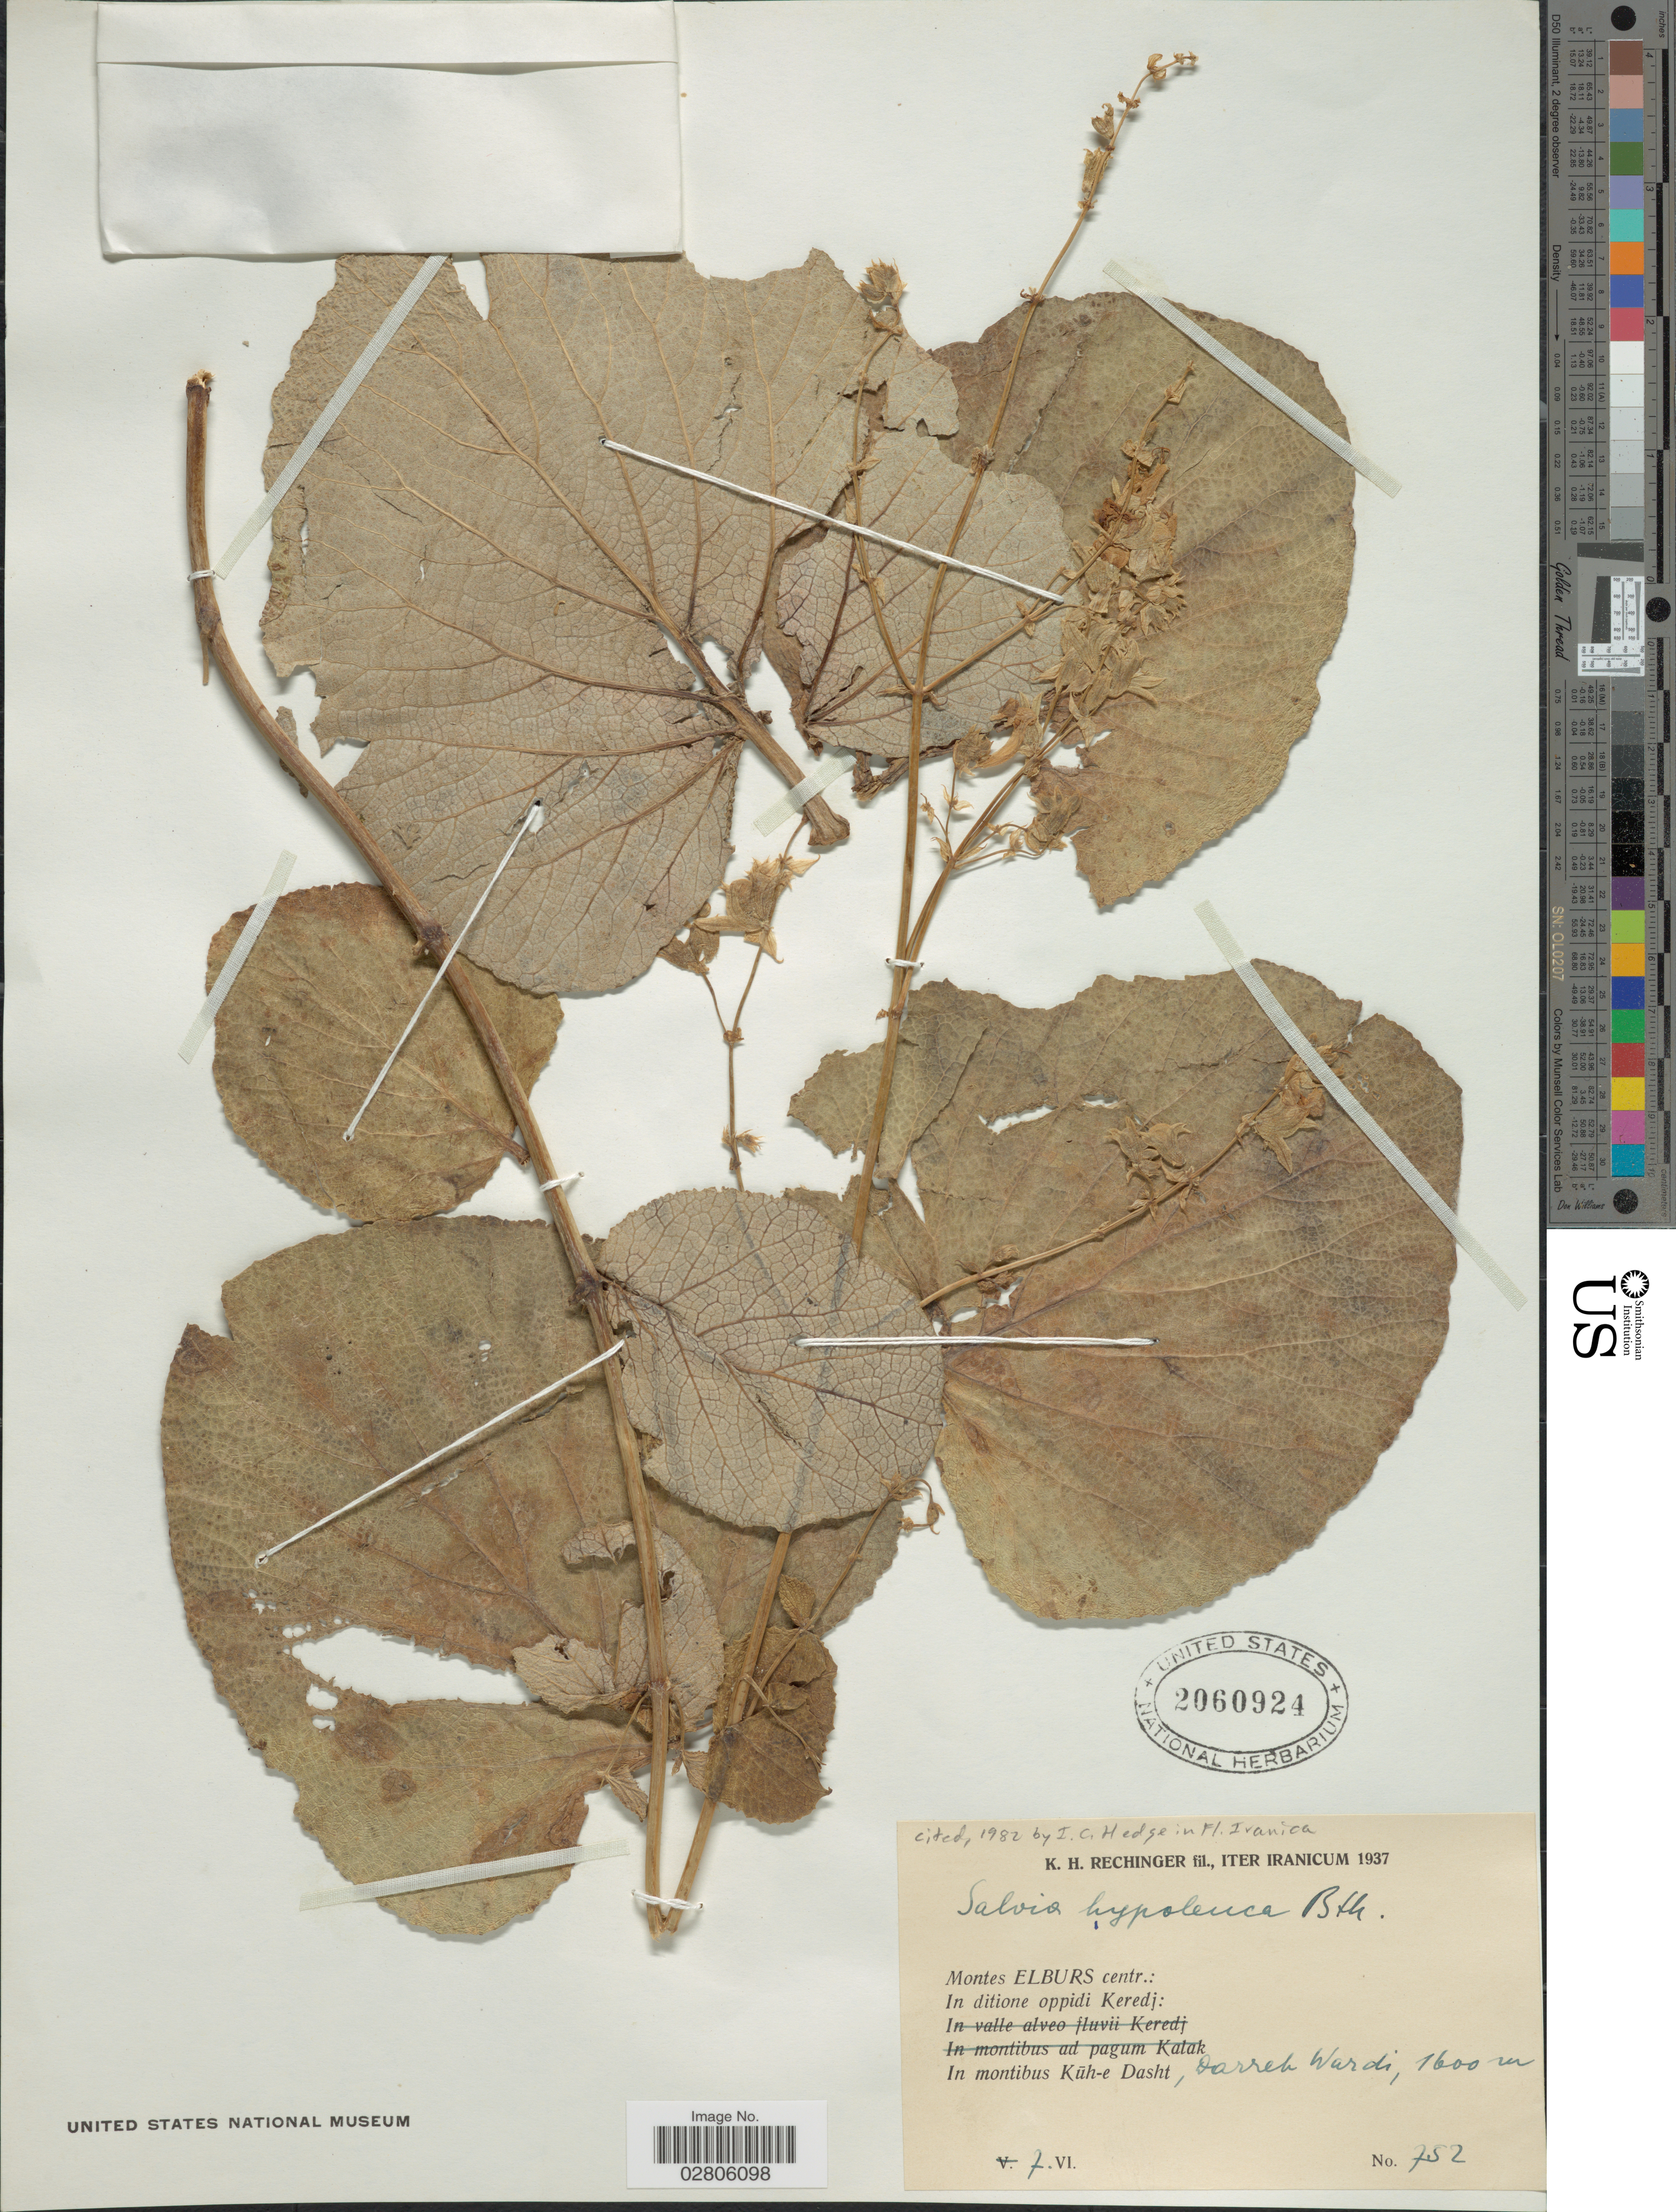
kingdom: Plantae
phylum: Tracheophyta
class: Magnoliopsida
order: Lamiales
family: Lamiaceae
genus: Salvia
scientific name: Salvia hypoleuca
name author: Benth.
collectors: K. H. Rechinger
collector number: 752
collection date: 1937-06-07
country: Iran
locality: Monte Elburs centr.: In ditione oppidi Keredj: In montibus Küh-e Dasht, Darreh [interpreted] Wardi.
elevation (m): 1600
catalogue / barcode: US 2060924